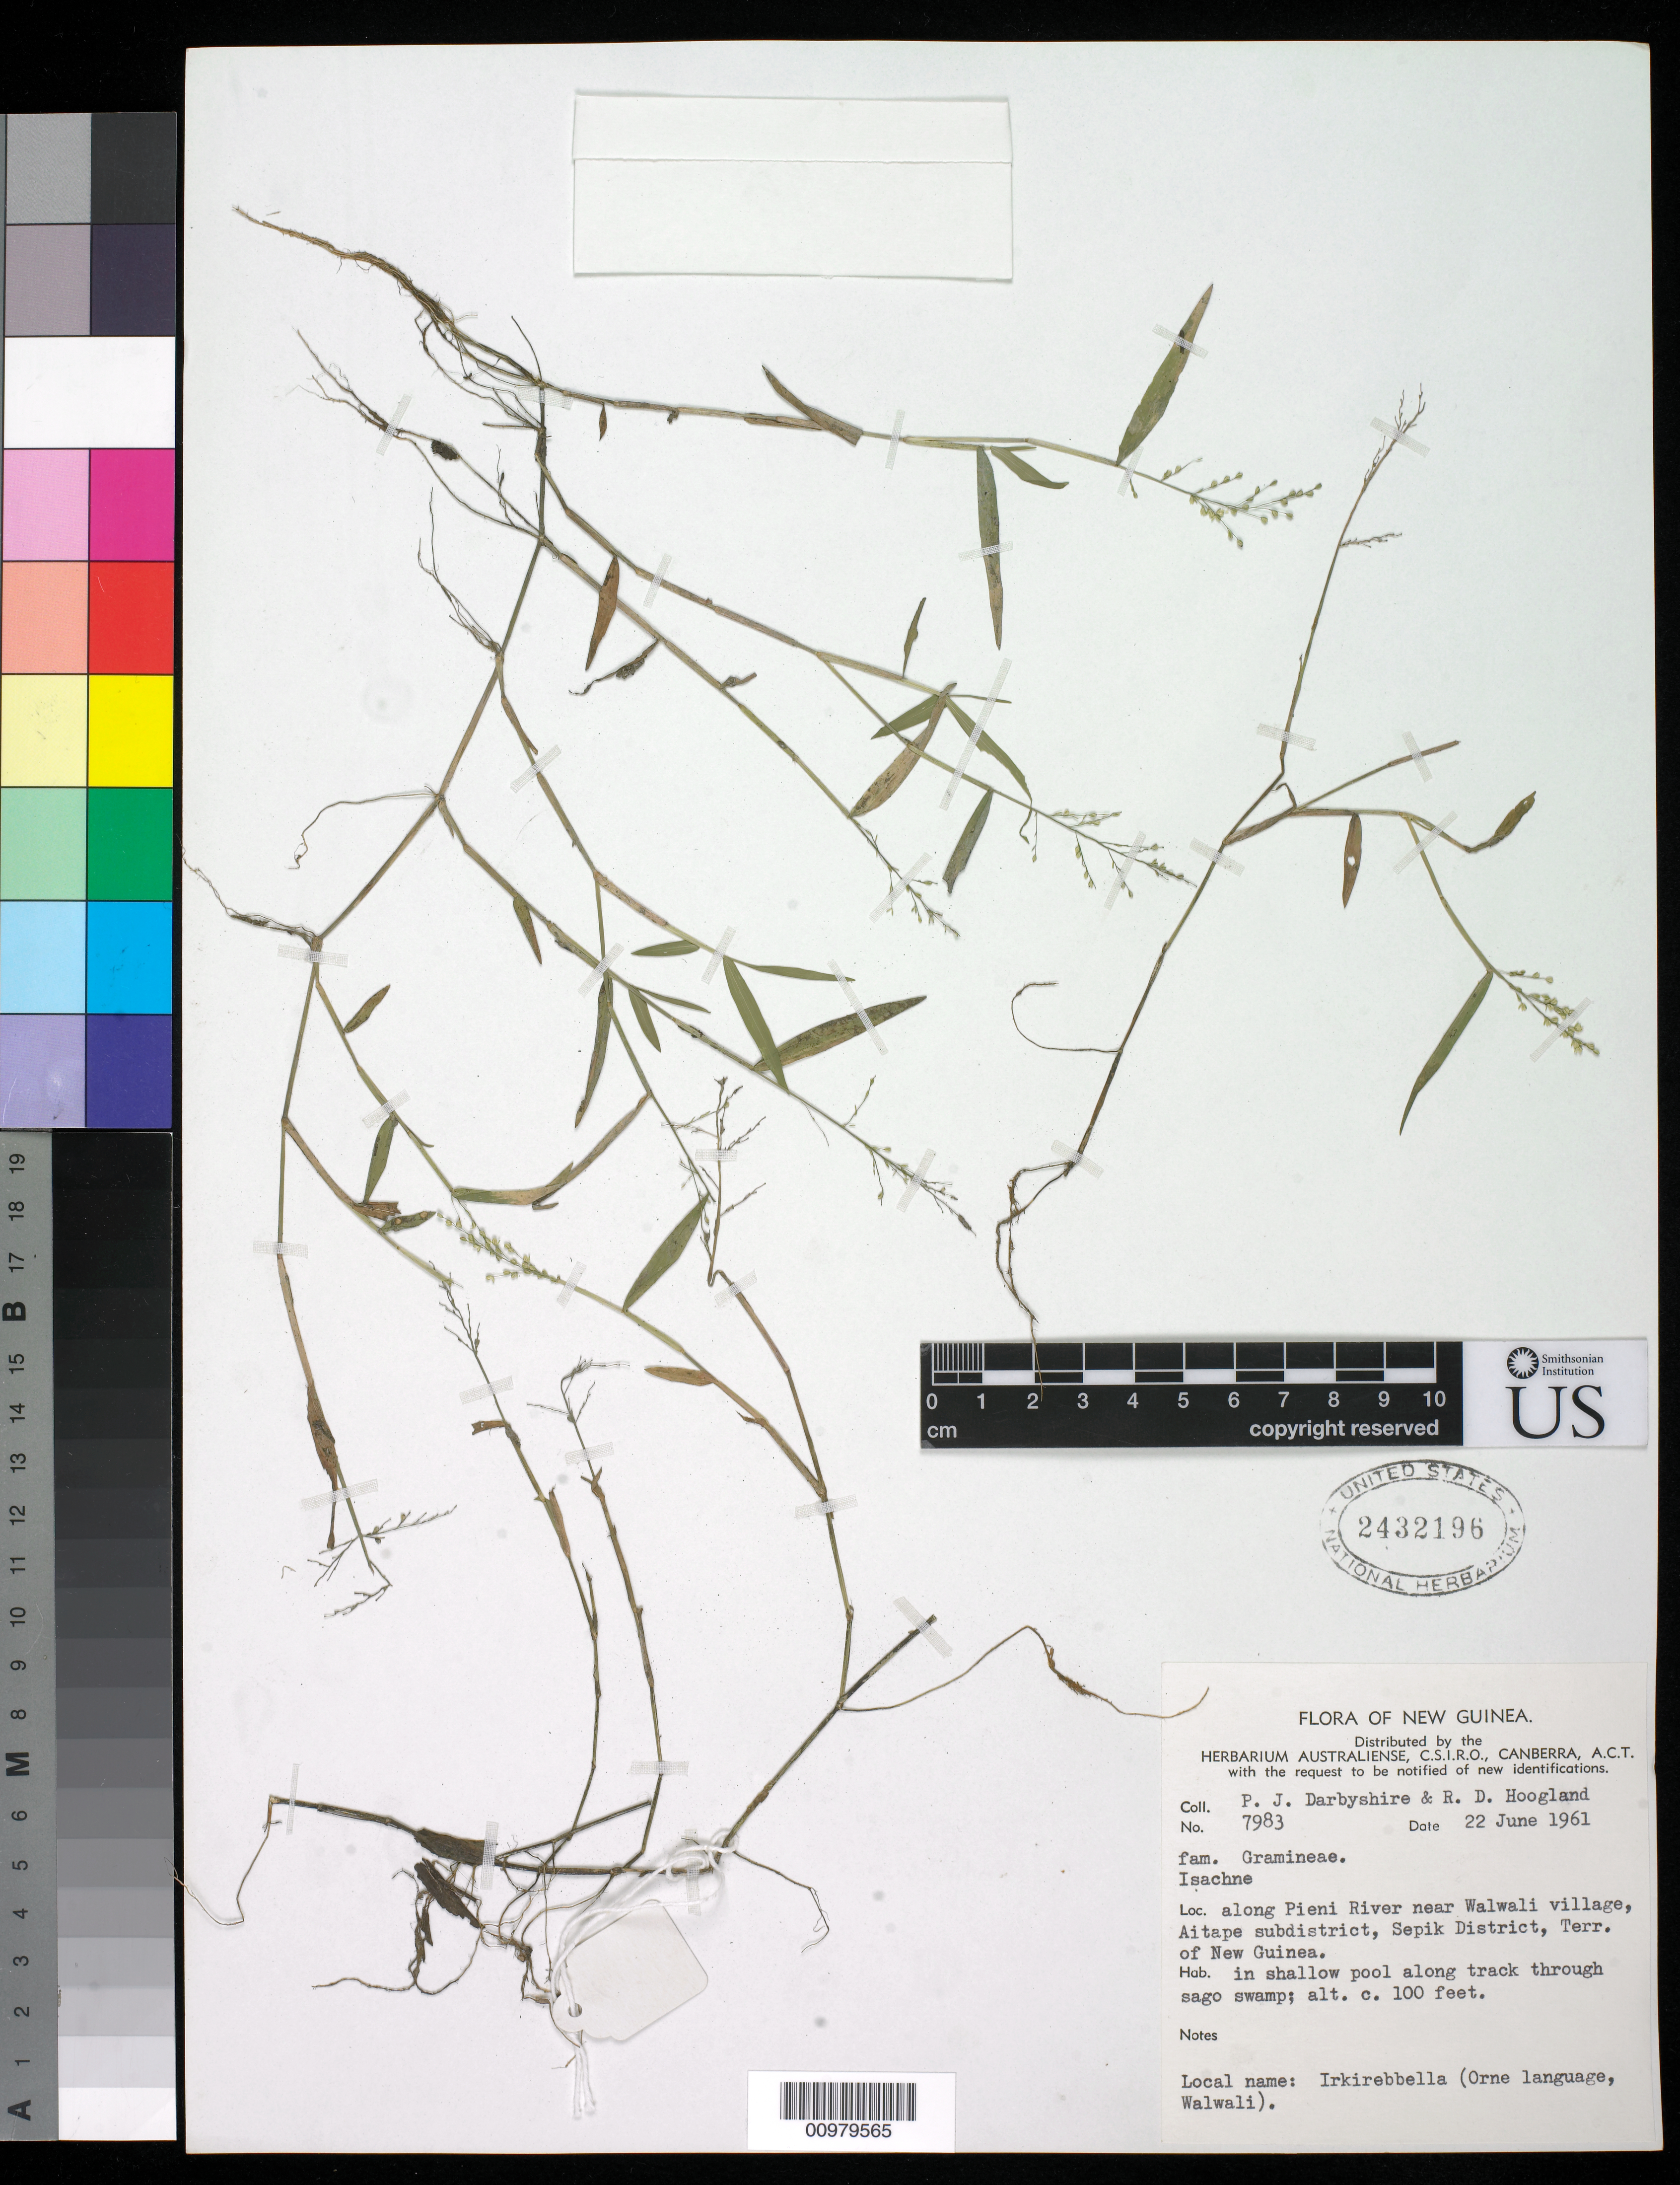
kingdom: Plantae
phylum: Tracheophyta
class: Liliopsida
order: Poales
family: Poaceae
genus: Isachne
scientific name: Isachne sp.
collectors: P. Darbyshire & R. D. Hoogland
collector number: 7983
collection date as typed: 22 Jun 1961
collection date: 1961-06-22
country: Papua New Guinea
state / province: Sandaun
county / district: Aitape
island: New Guinea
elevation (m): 30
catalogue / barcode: US 2432196